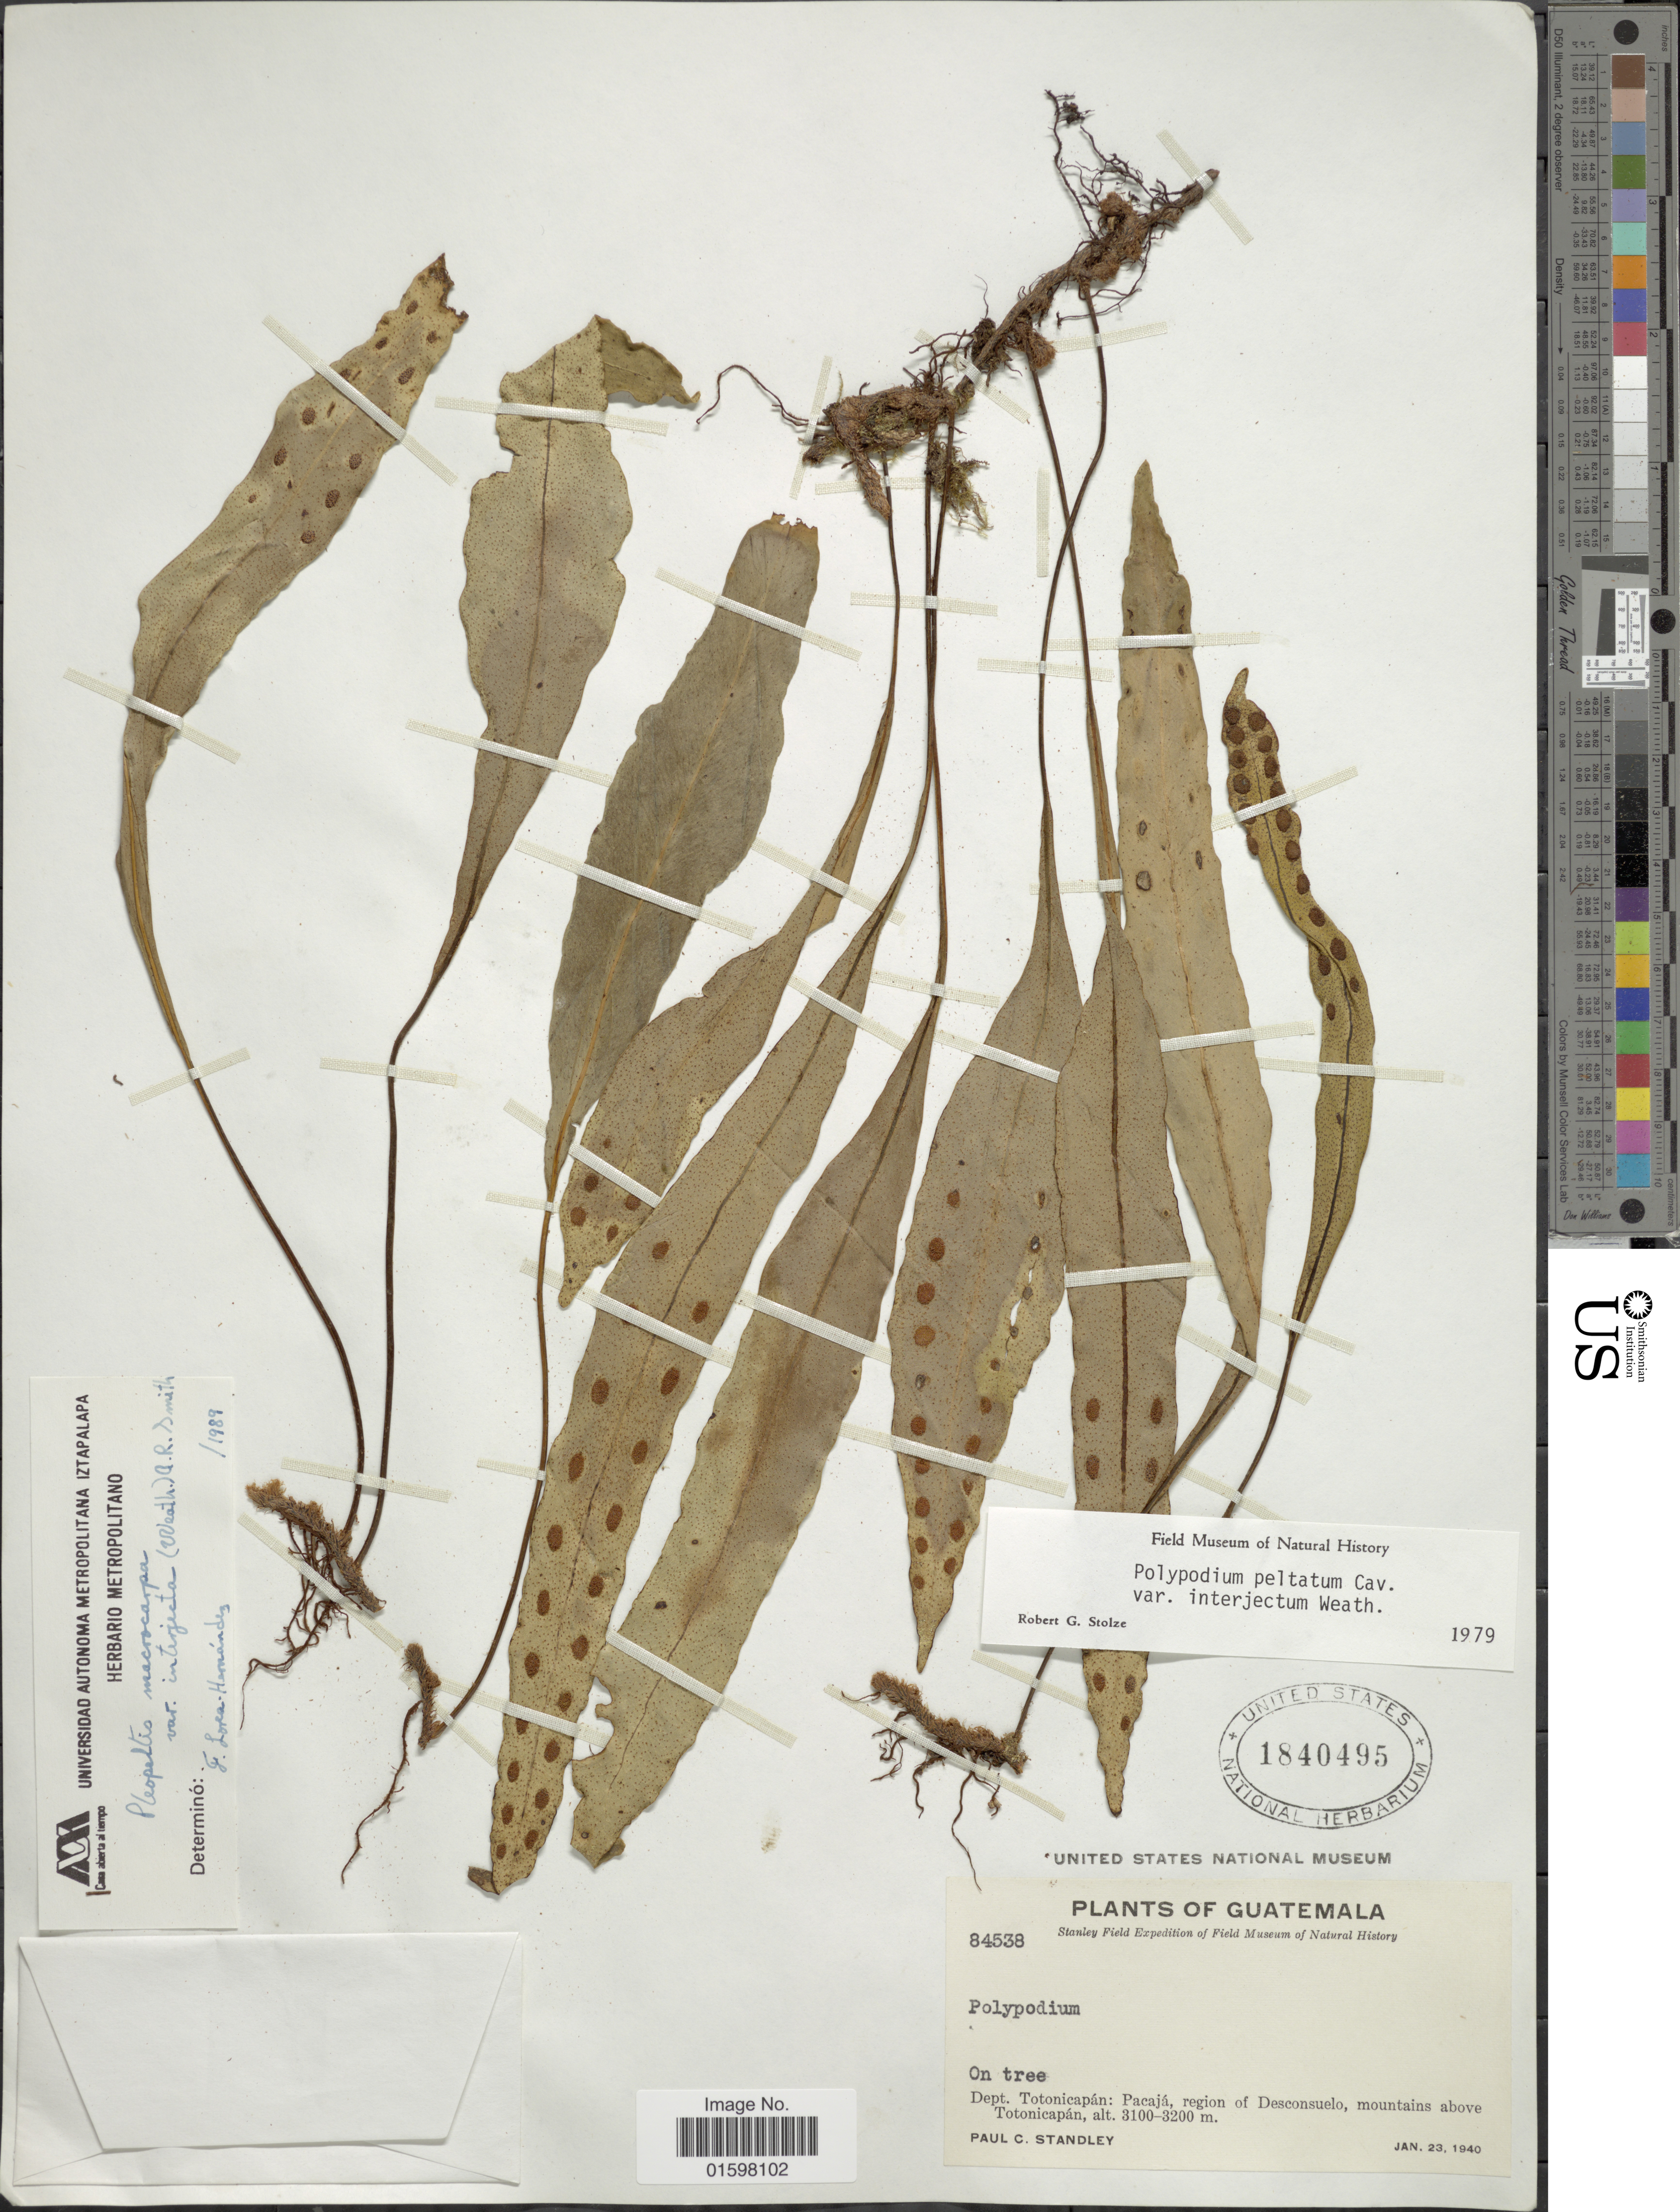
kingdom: Plantae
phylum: Tracheophyta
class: Polypodiopsida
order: Polypodiales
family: Polypodiaceae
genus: Pleopeltis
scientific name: Pleopeltis peltata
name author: Scort.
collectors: P. C. Standley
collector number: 84538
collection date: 1940-01-23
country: Guatemala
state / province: Totonicapan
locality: Dept. Totonicapan: Pacaja, region of Desconsuelo, mountain above Totonicapan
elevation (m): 3100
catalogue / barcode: US 1840495